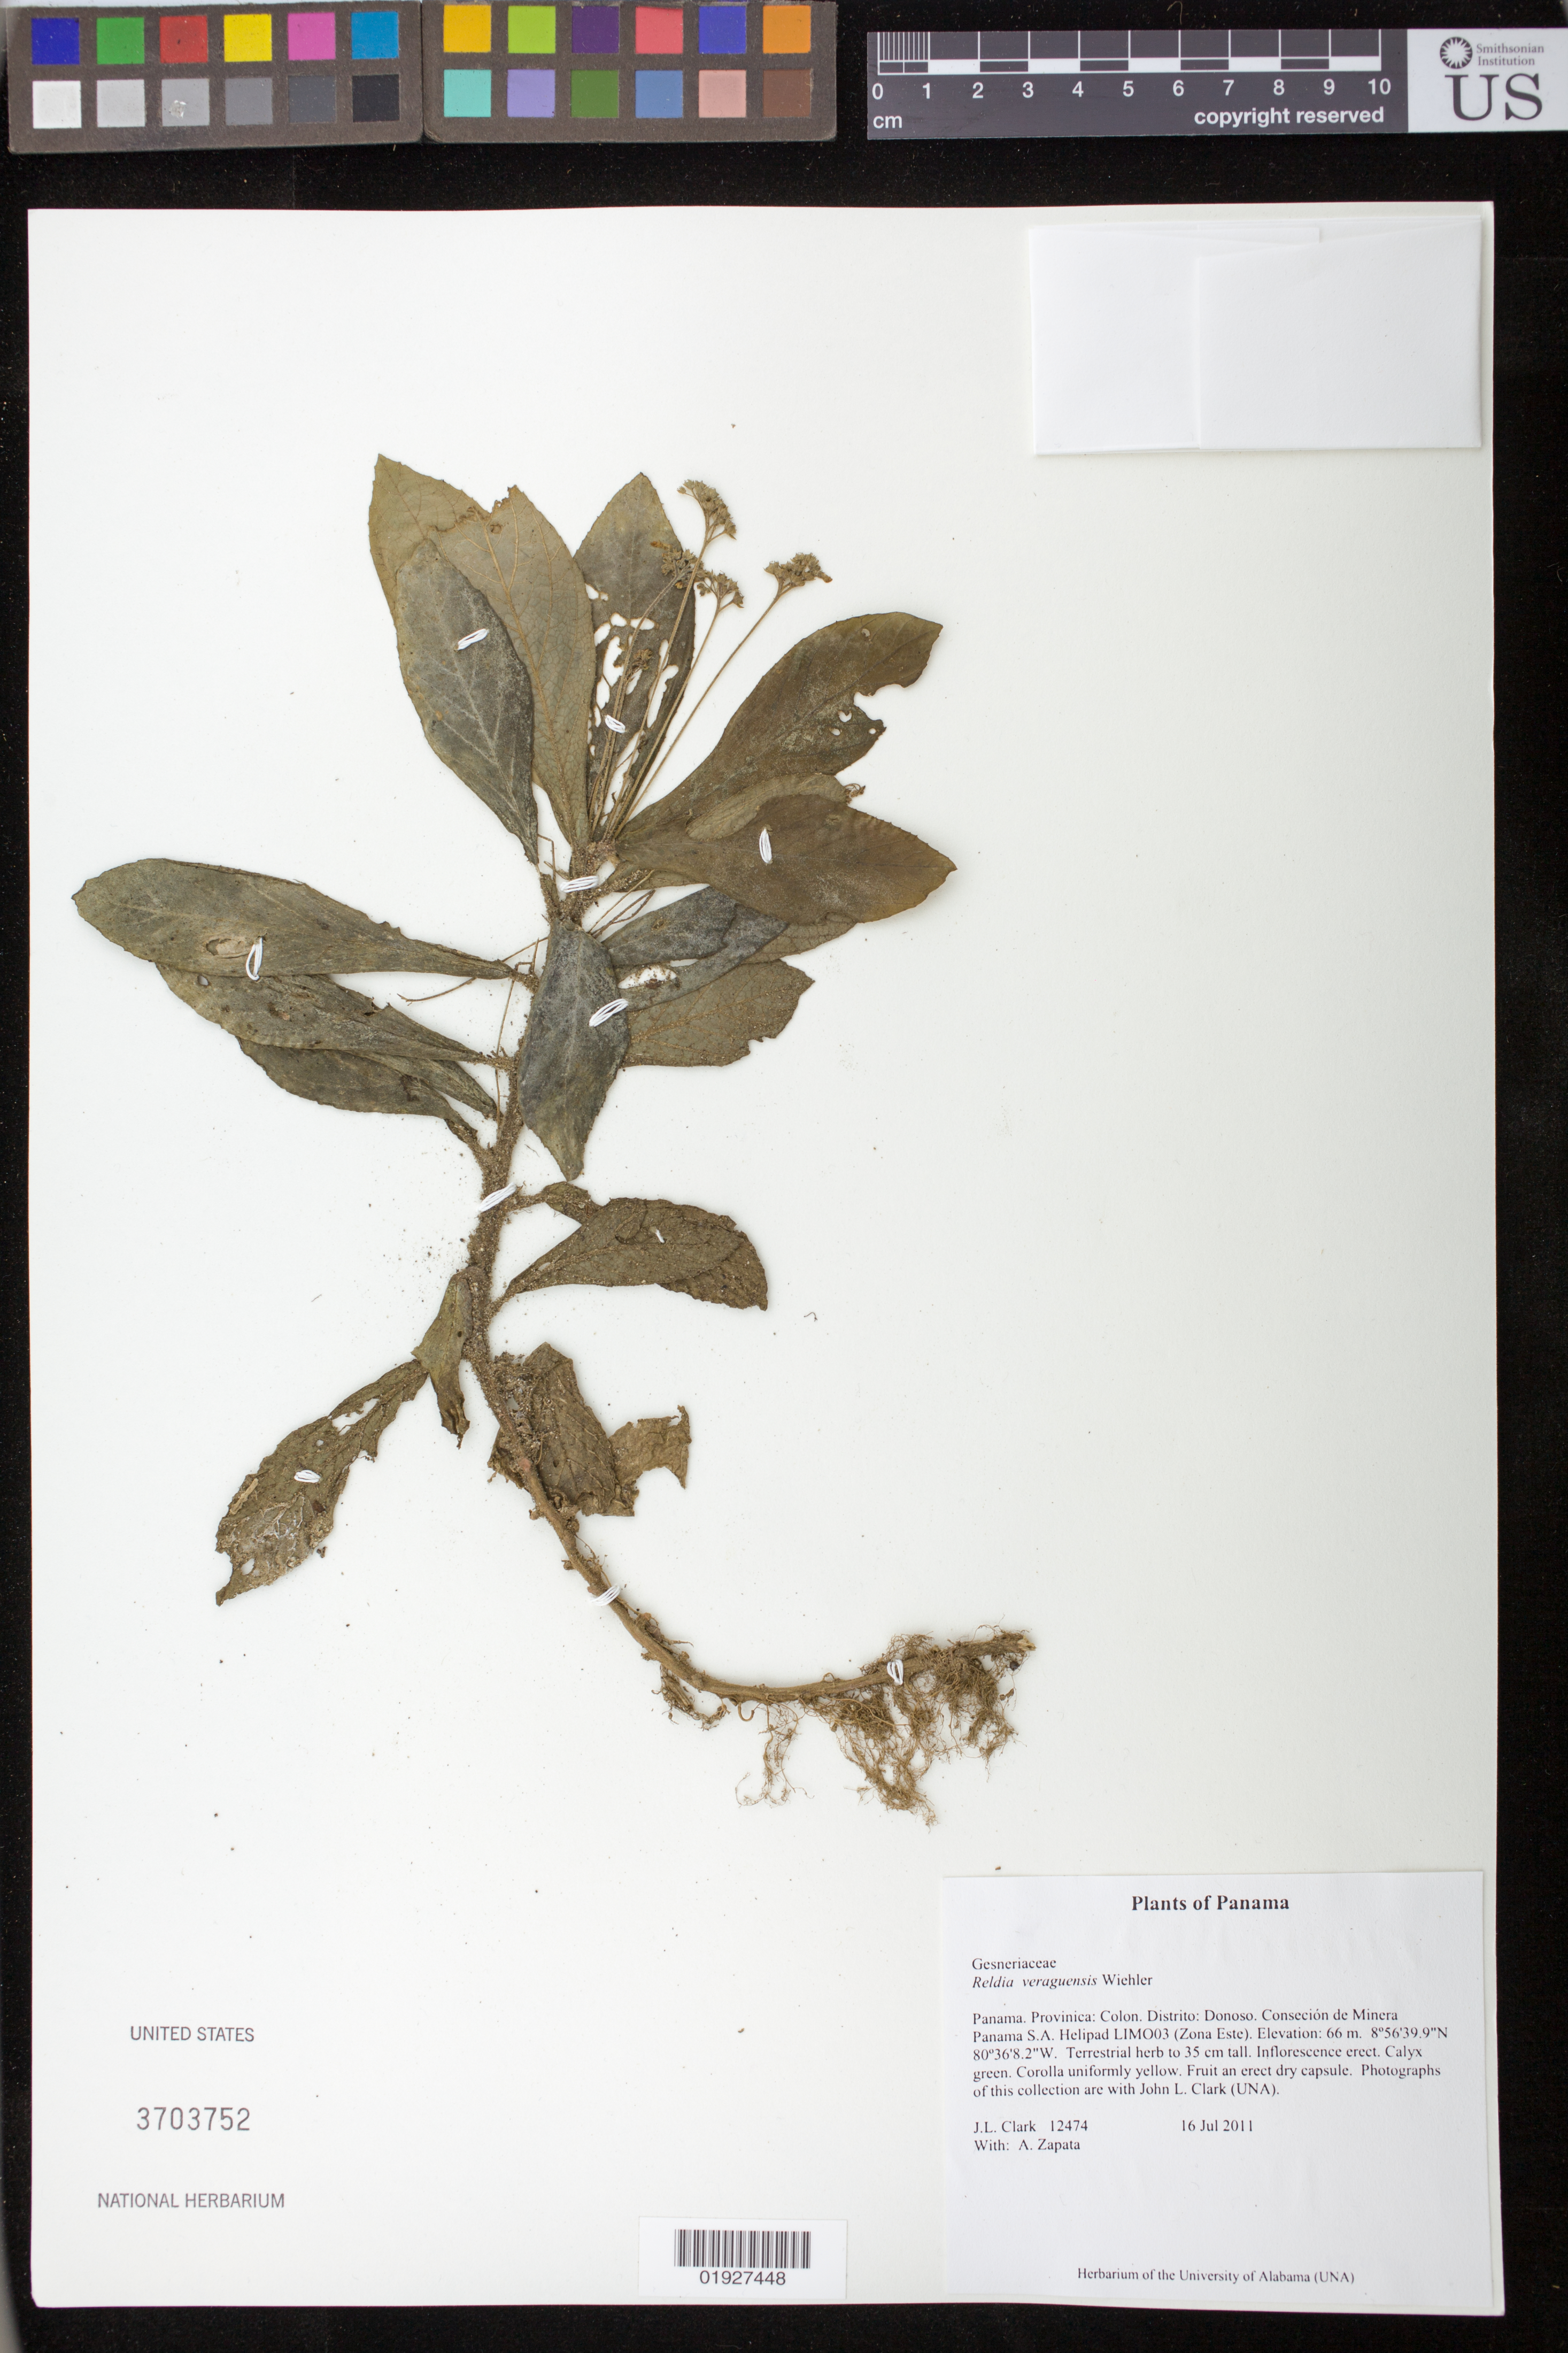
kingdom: Plantae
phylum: Tracheophyta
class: Magnoliopsida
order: Lamiales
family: Gesneriaceae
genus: Reldia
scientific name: Reldia veraguensis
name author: Wiehler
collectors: J. L. Clark & A. Zapata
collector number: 12474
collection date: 2011-07-16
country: Panama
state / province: Colón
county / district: Donoso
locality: Conseción de Minera Panama S.A. Helipad LIMO03 (Zona Este).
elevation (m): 66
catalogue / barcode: US 3703752